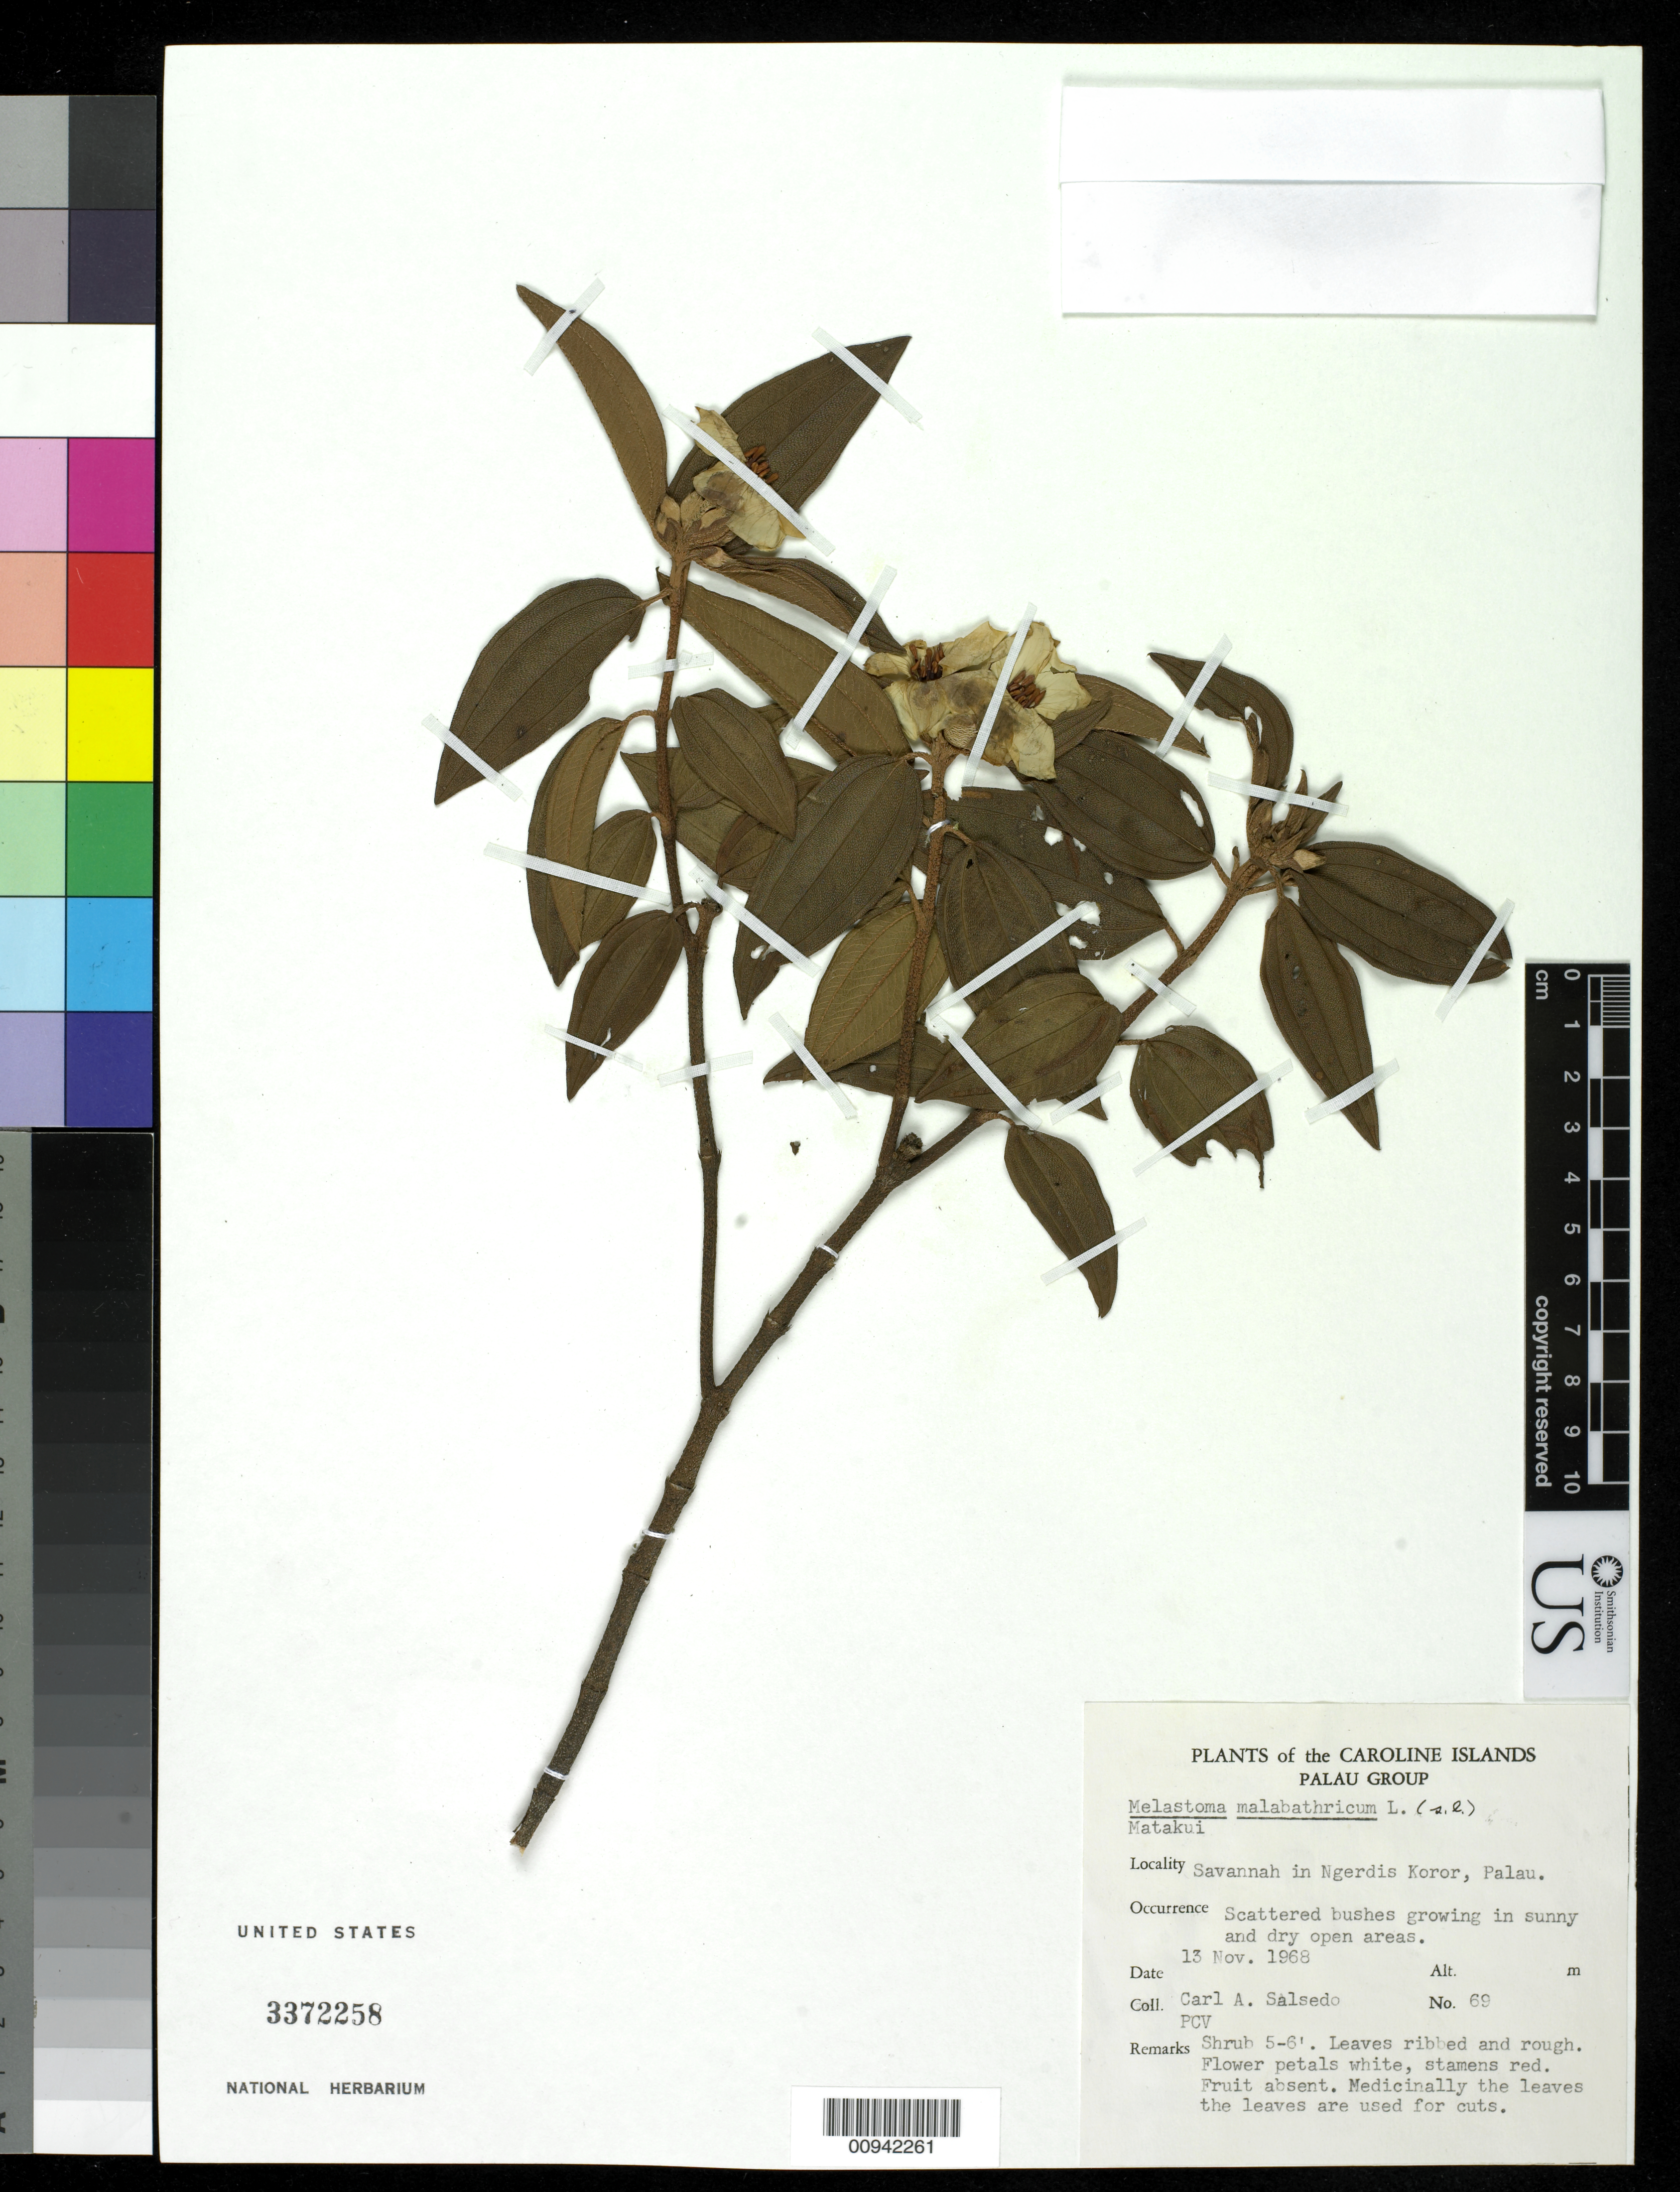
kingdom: Plantae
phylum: Tracheophyta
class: Magnoliopsida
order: Myrtales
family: Melastomataceae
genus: Melastoma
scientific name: Melastoma malabathricum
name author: L.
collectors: C.A. Salsedo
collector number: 69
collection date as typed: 13 Nov 1968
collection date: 1968-11-13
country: Palau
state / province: Koror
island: Oreor (Koror)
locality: savannah in Ngerdis Koror, Palau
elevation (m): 2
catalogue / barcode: US 3372258